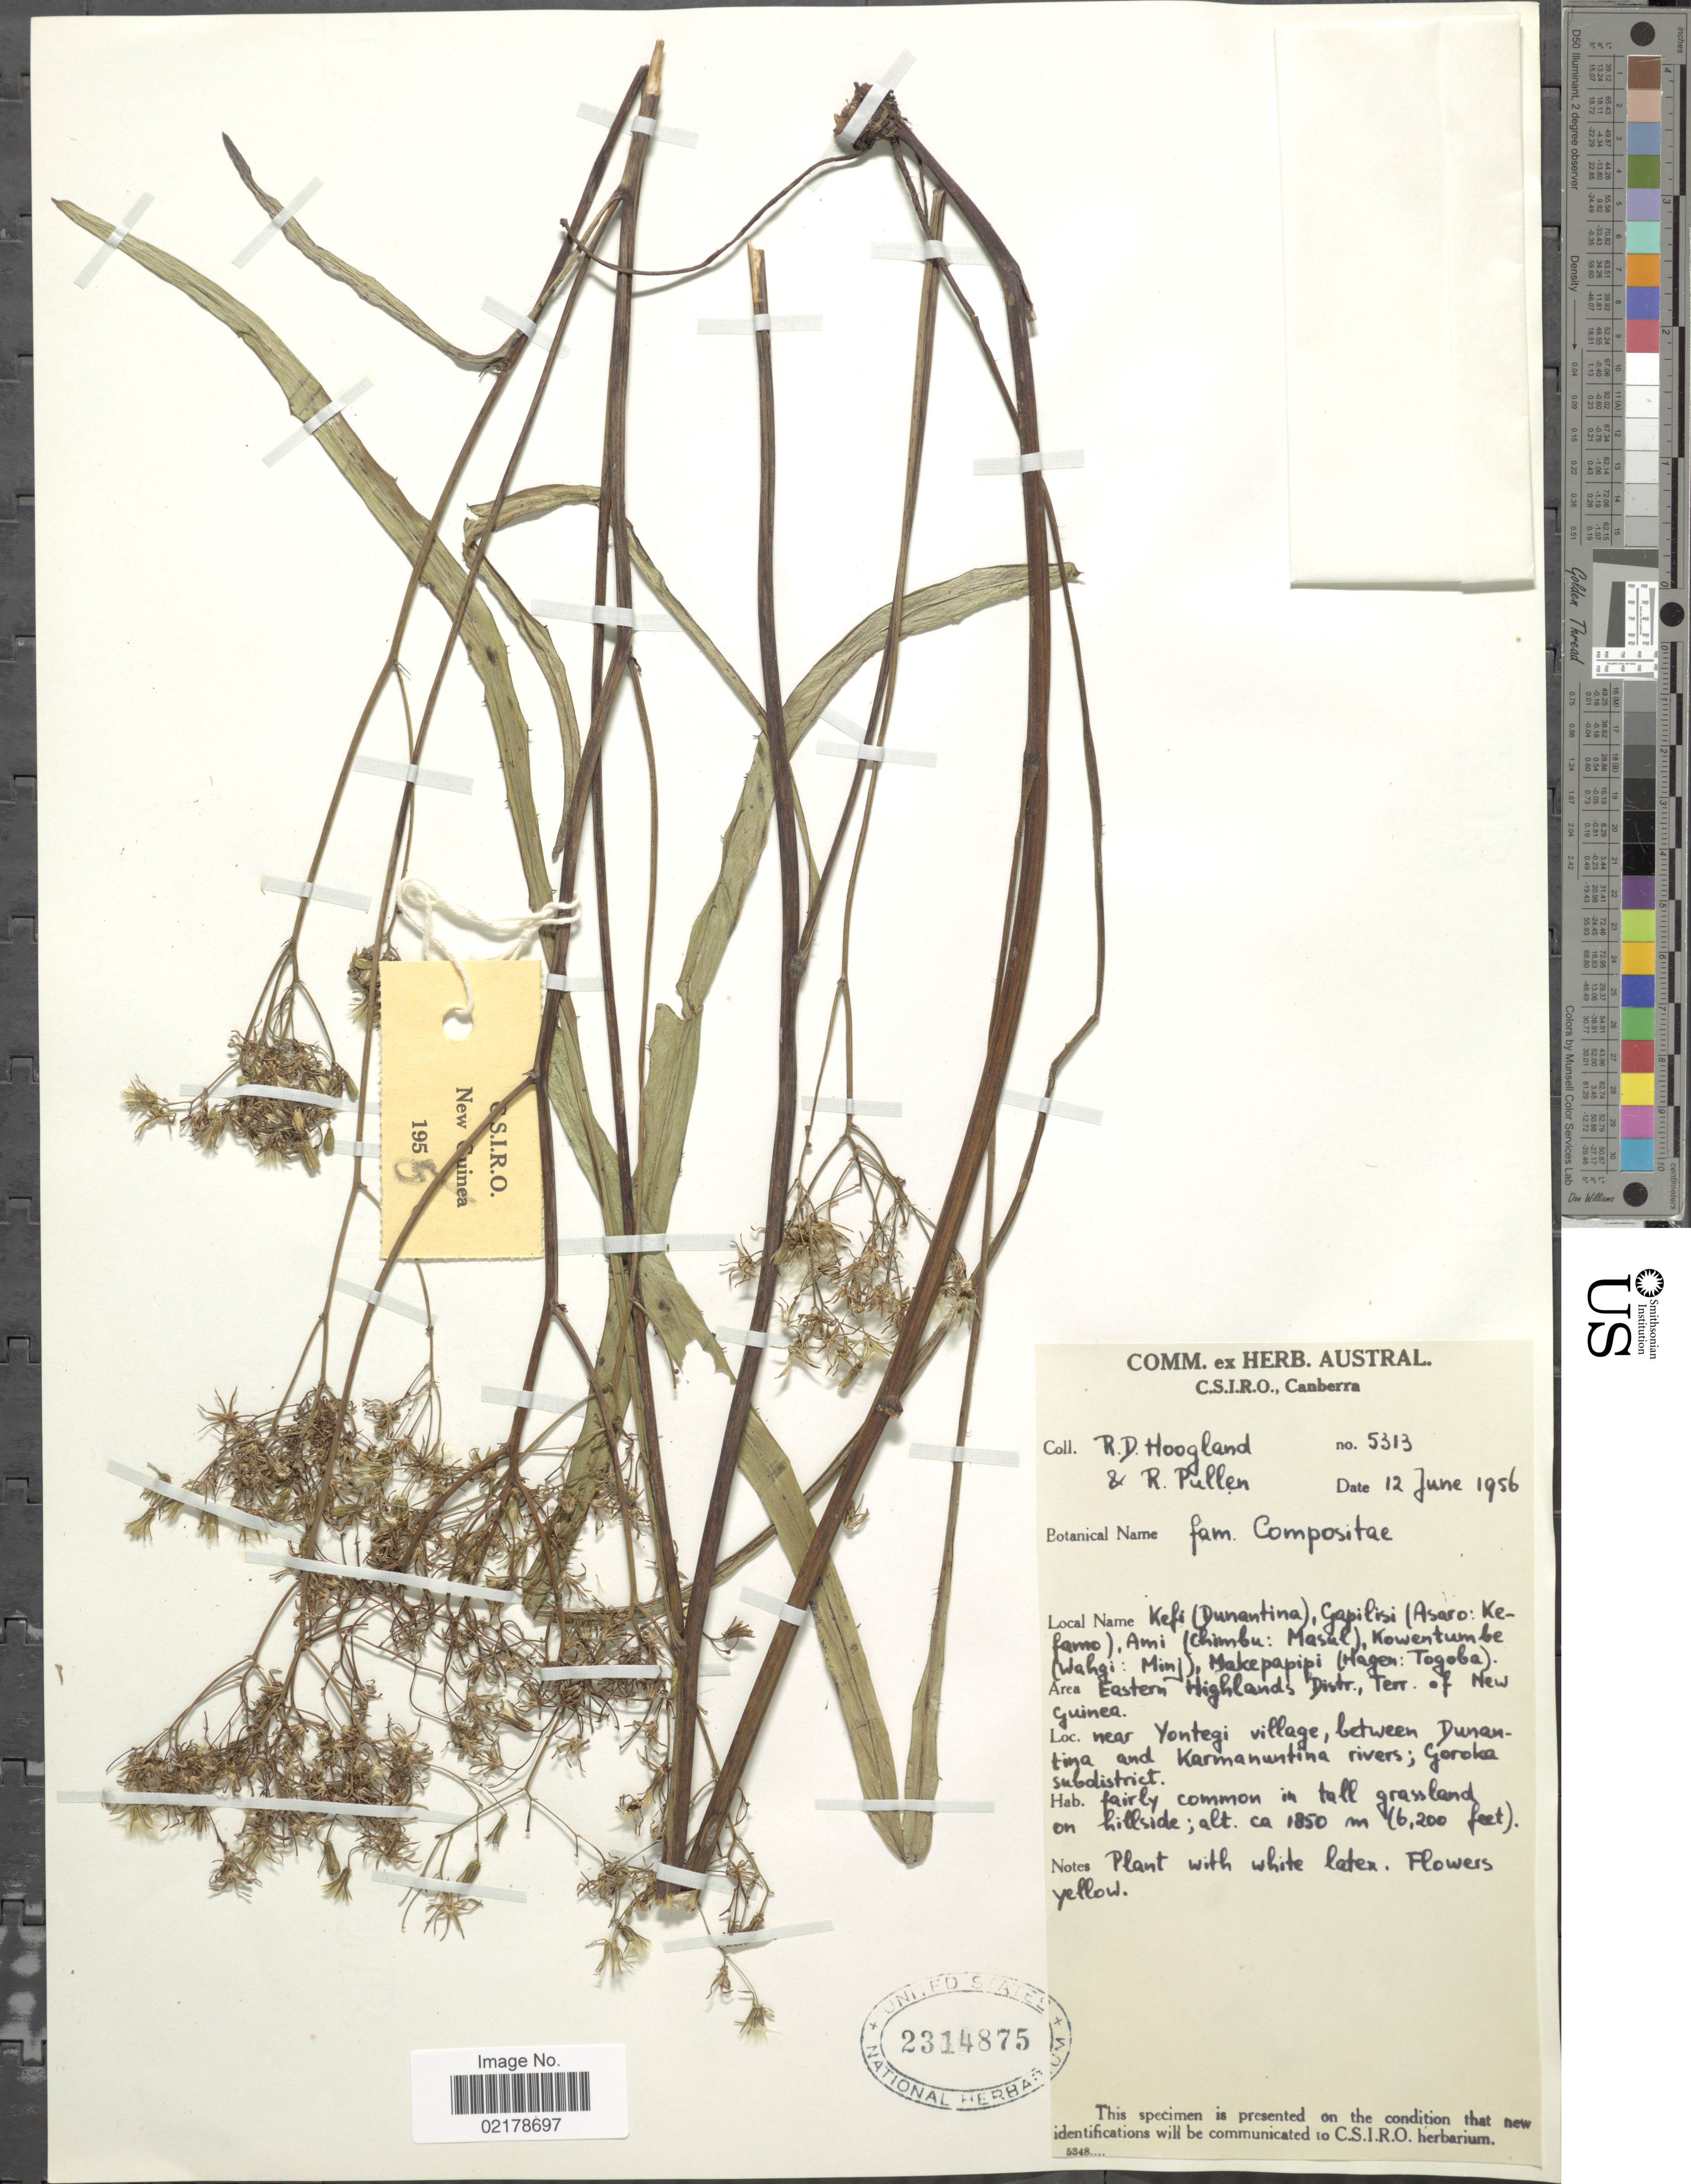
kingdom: Plantae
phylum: Tracheophyta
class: Magnoliopsida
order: Asterales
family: Asteraceae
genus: Youngia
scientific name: Youngia sp.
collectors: R. D. Hoogland & R. Pullen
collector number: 5313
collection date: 1956-06-12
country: Papua New Guinea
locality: Kefi (Dunantina), Gapilisi (Asaro: Kefamo), Ami (Chimbu: Masul), Kowentumbe (Wahgi: Minj), Makepapipi (Hagen: Togoba). Eastern Highlands Distr., Terr. of New Guinea. Near Yontegi village, between Dunantina and Karmanuntina rivers; Goroka subdistrict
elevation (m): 1850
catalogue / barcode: US 2314875